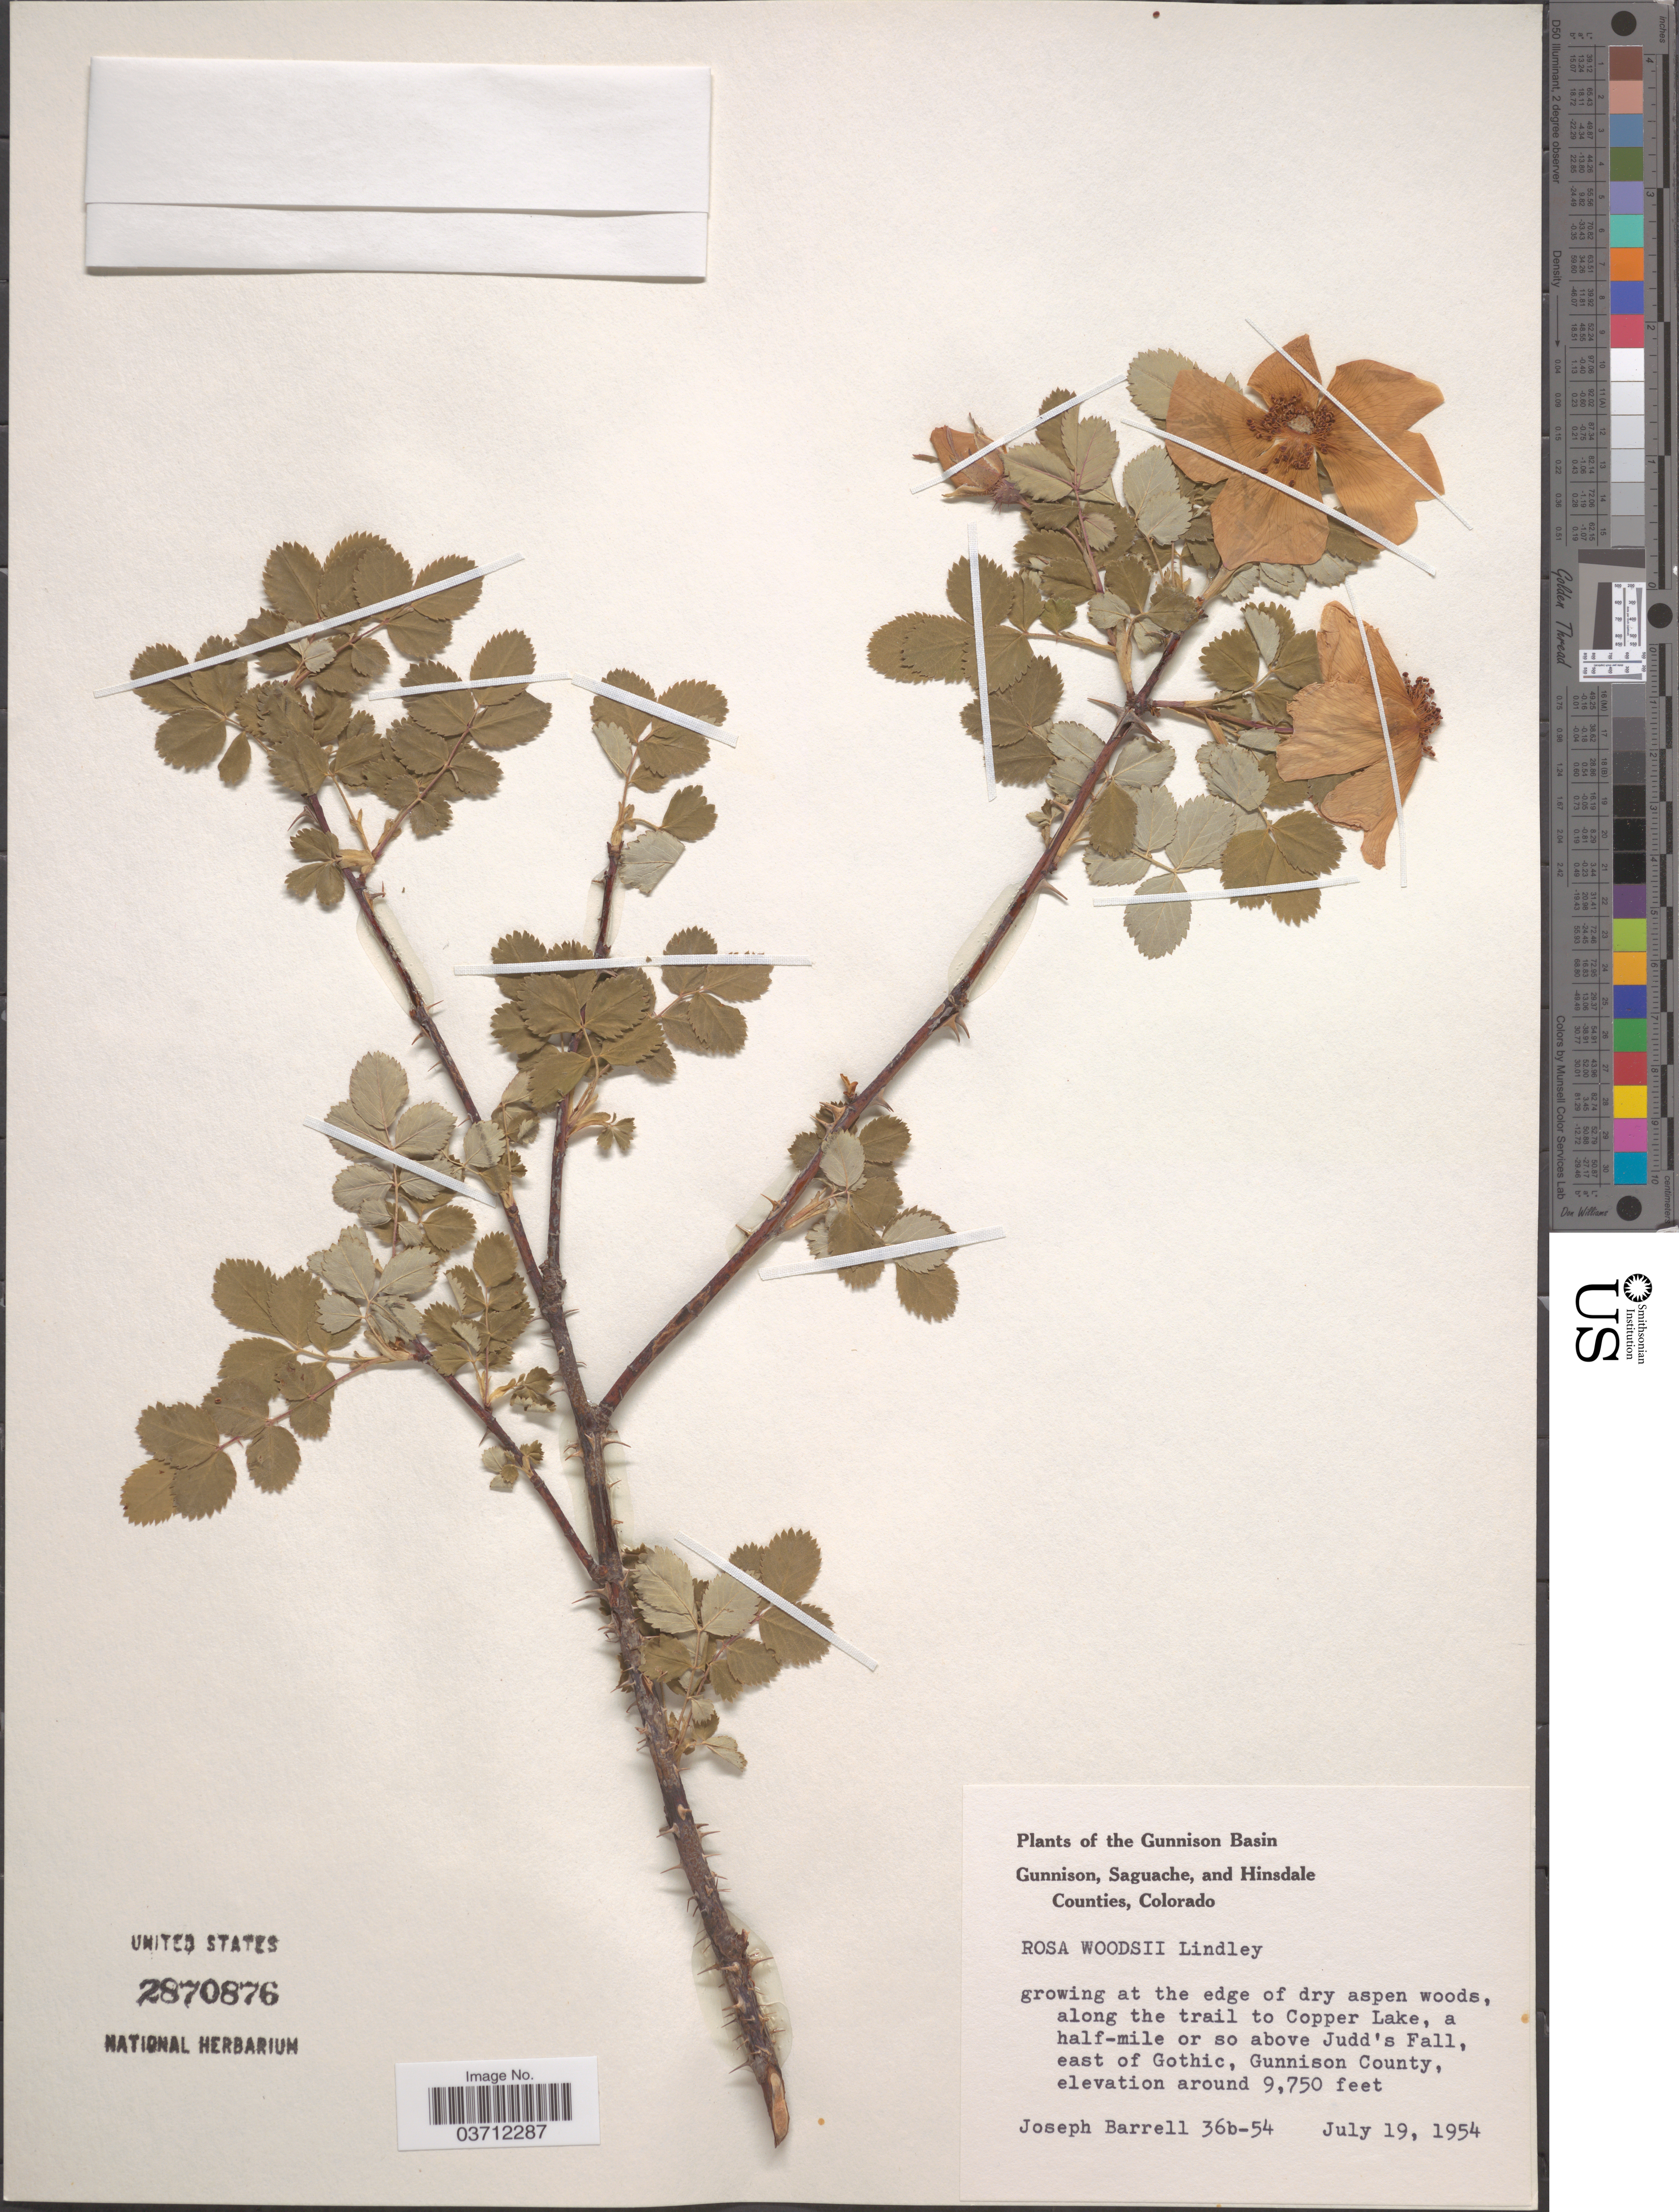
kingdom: Plantae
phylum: Tracheophyta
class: Magnoliopsida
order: Rosales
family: Rosaceae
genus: Rosa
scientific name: Rosa woodsii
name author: Lindl.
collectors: J. Barrell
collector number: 36b-54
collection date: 1954-07-19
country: United States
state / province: Colorado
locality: Gunnison Basin. At the edge of dry aspen woods, along the trail to Copper Lake, a half-mile or so above Judd's Fall, east of Gothic, Gunnison County.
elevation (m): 2972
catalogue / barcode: US 2870876